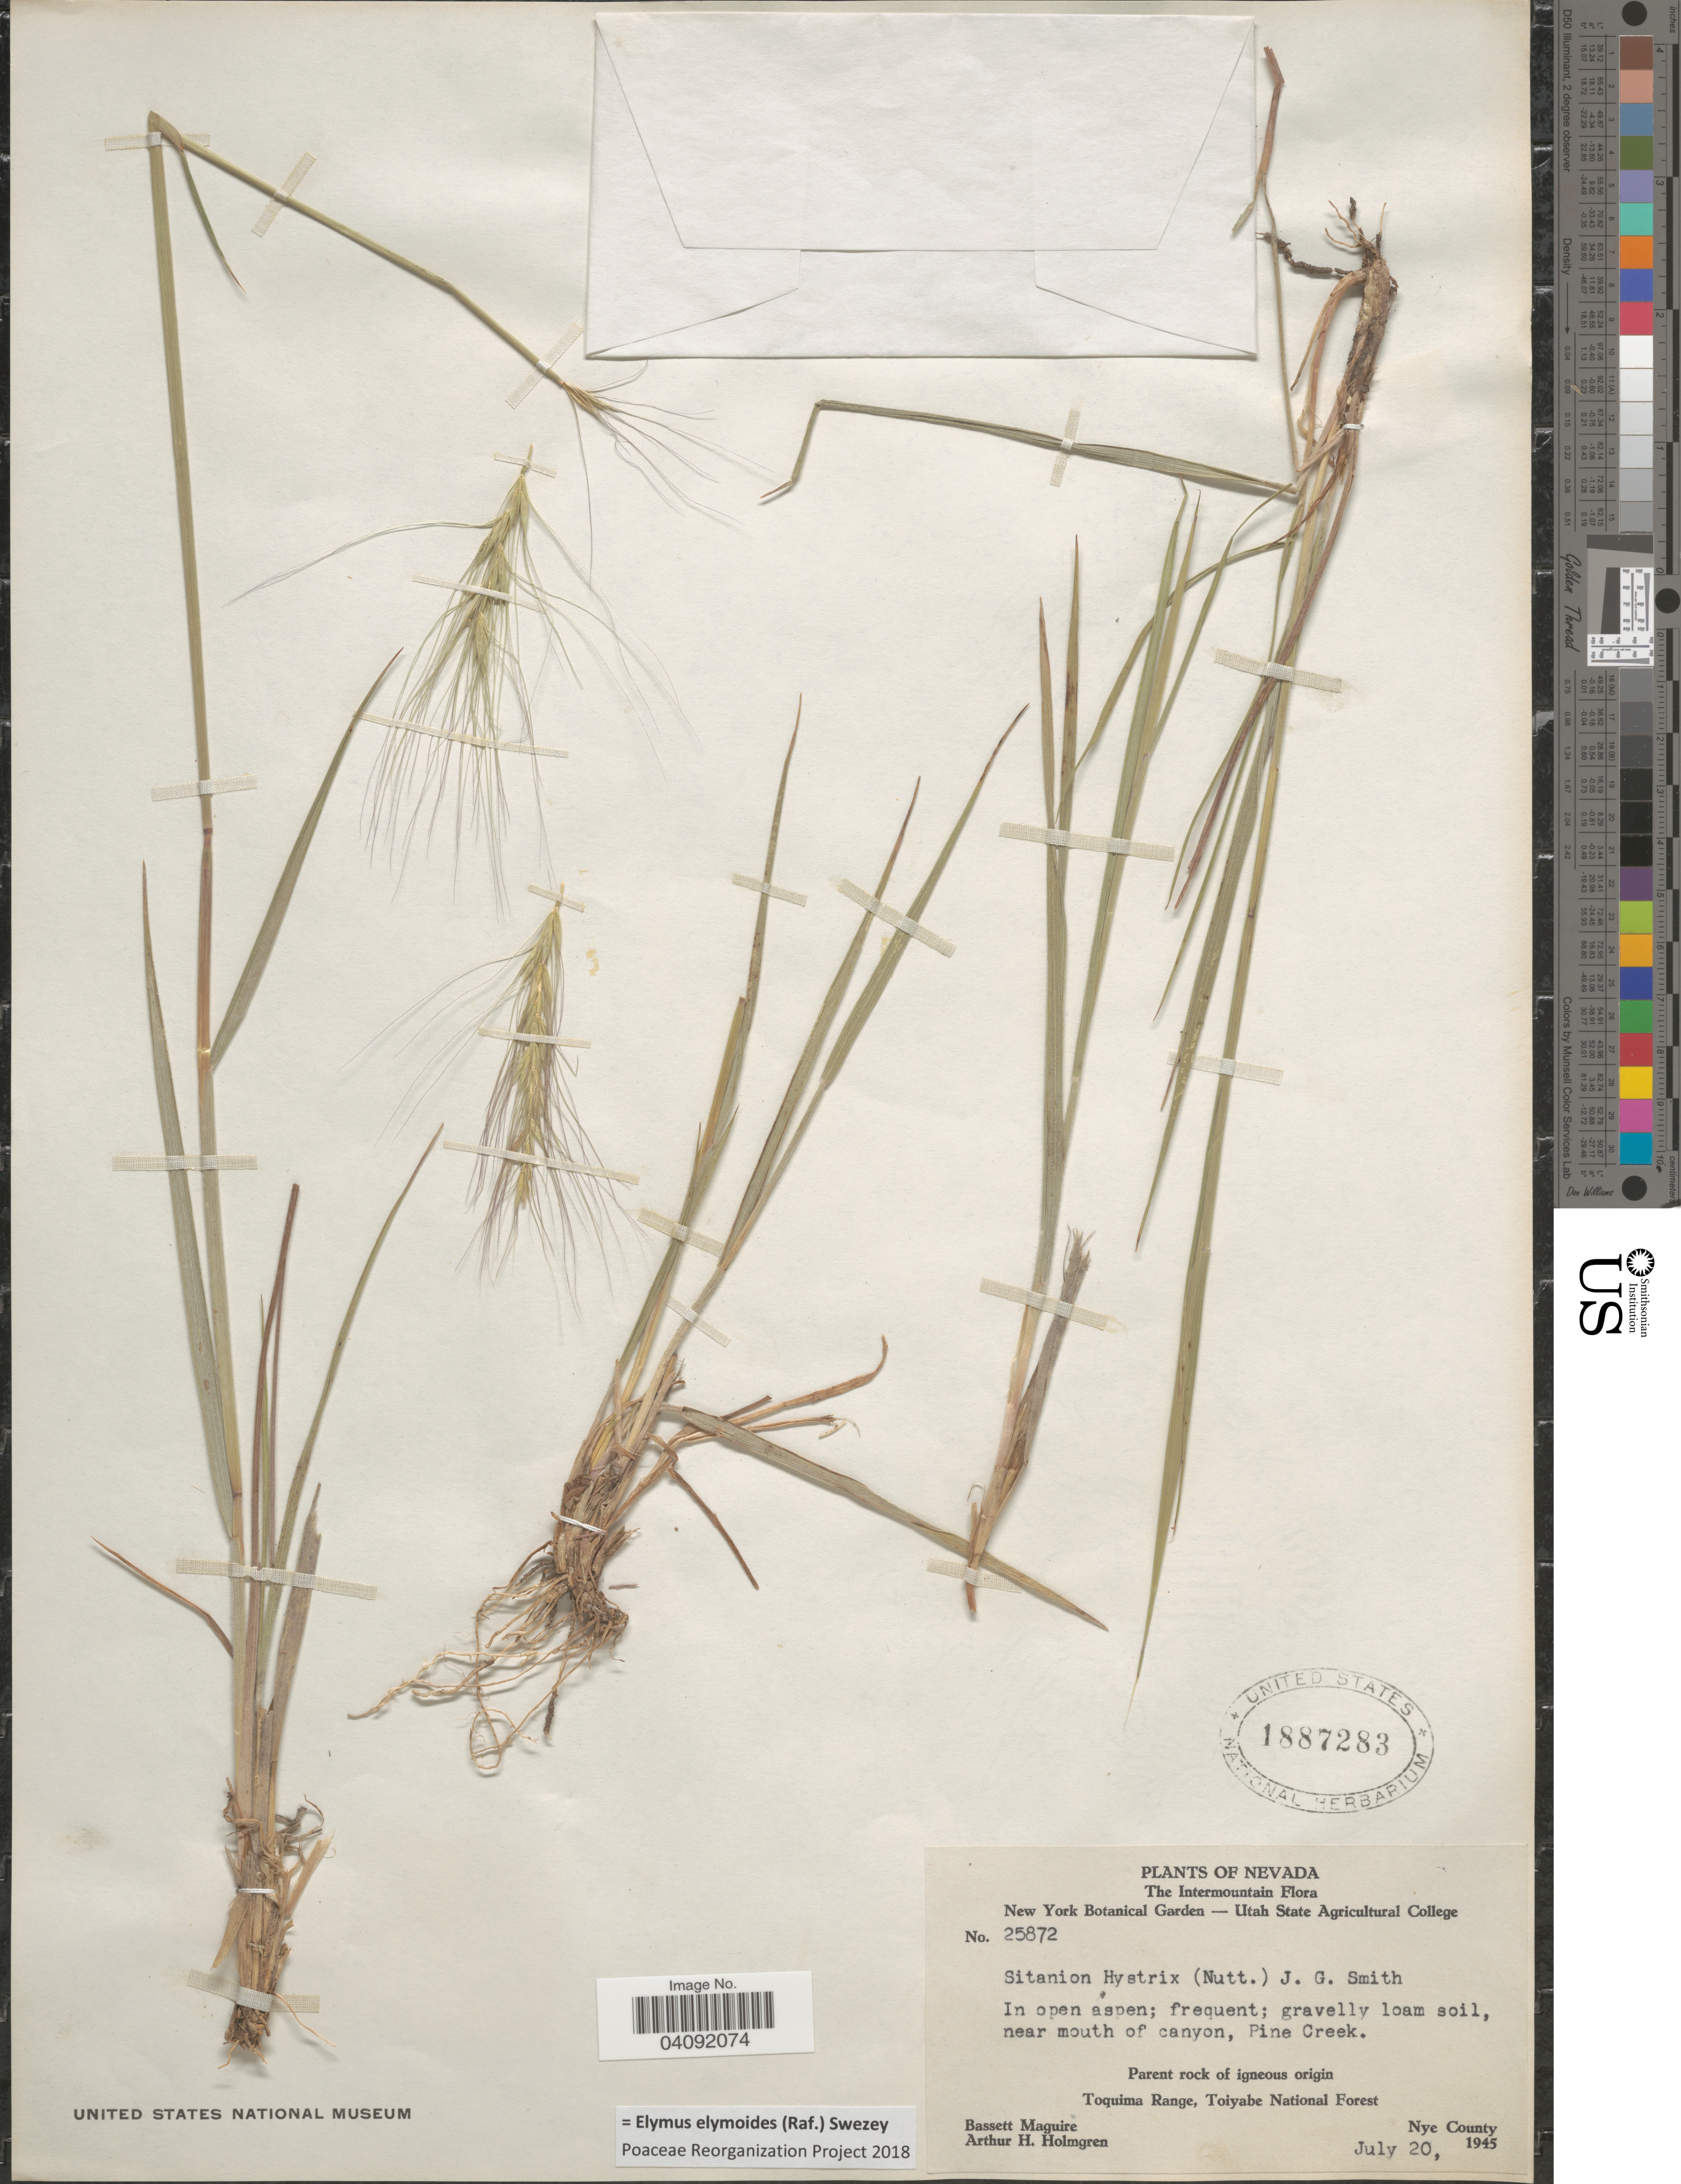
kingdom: Plantae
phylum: Tracheophyta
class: Liliopsida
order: Poales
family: Poaceae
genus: Elymus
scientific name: Elymus elymoides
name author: (Raf.) Swezey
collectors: B. Maguire & A. H. Holmgren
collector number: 25872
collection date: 1945-07-20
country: United States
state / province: Nevada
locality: The Intermountain. Gravelly loam soil, near mouth of canyon, Pine Creek. Toquima Range, Toiyabe National Forest. Nye County.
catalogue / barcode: US 1887283